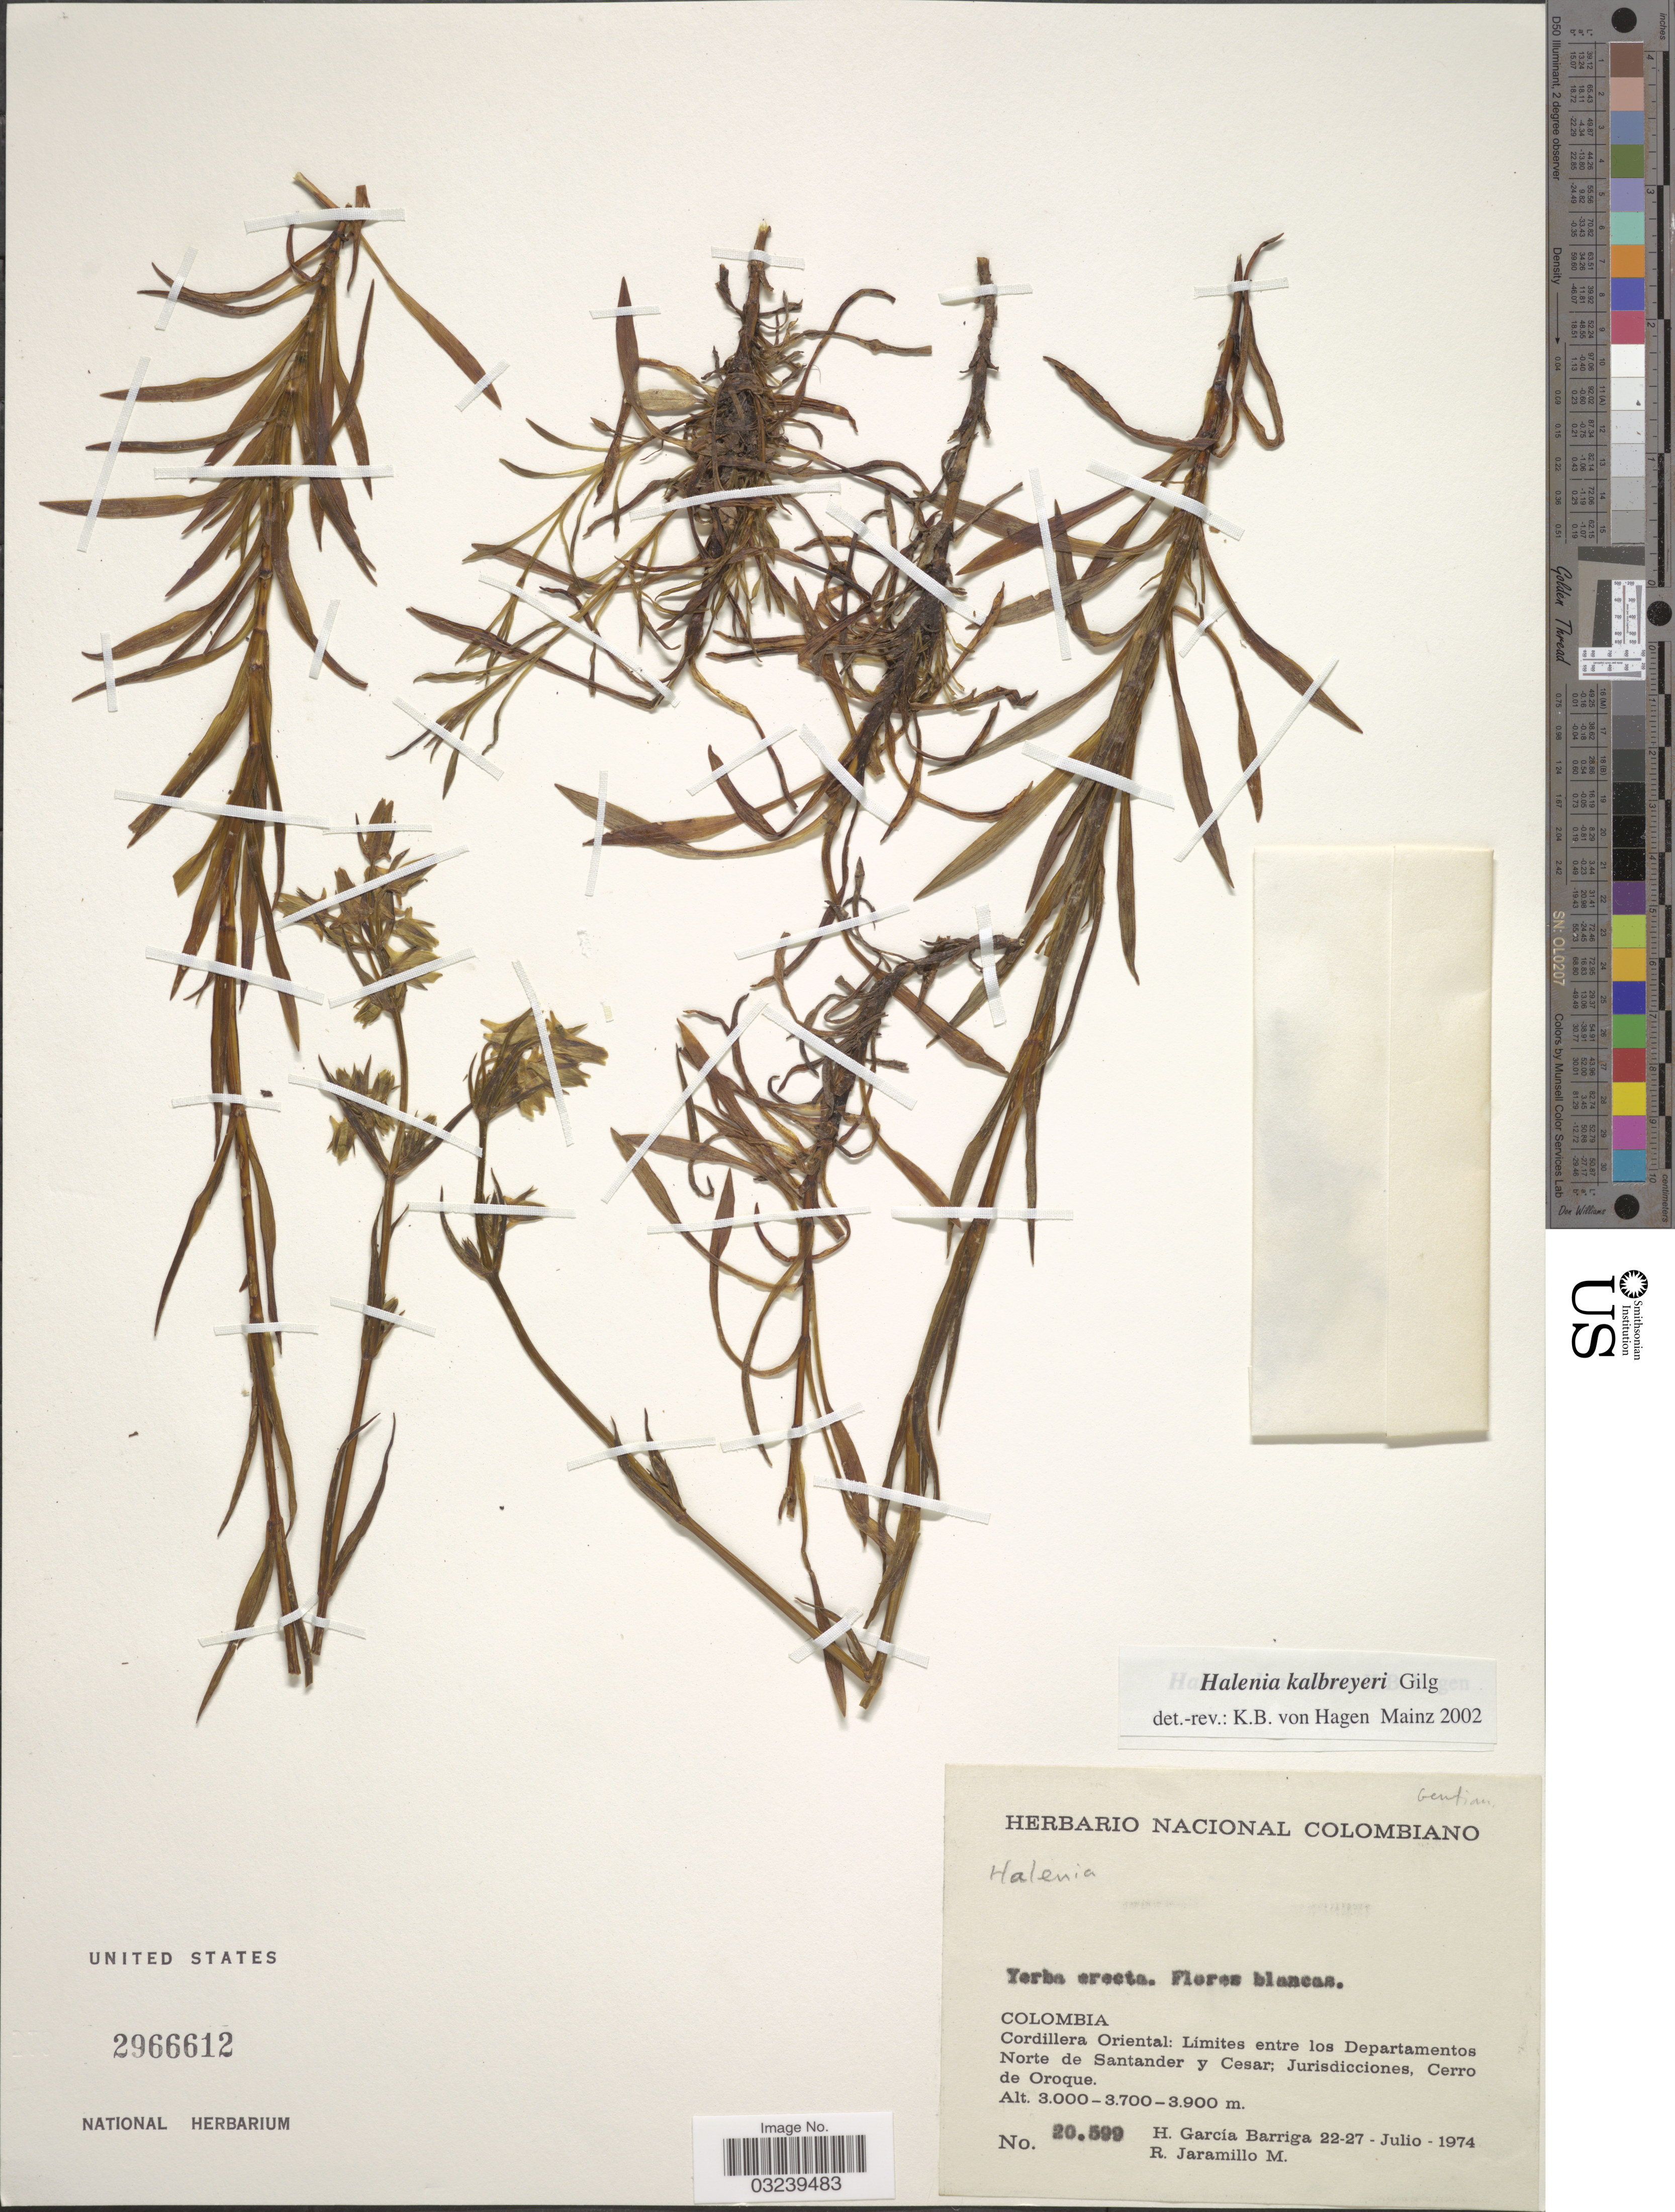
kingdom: Plantae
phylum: Tracheophyta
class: Magnoliopsida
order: Gentianales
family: Gentianaceae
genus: Halenia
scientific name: Halenia kalbreyeri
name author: Gilg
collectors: H. García Barriga & R. Jaramillo M.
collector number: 20599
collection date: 1974-07-22/1974-07-27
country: Colombia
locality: Cordillera Oriental: Límites entre los Departamentos Norte de Santander y Cesar; Jurisdicciones, Cerro de Oroque.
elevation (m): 3000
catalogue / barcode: US 2966612